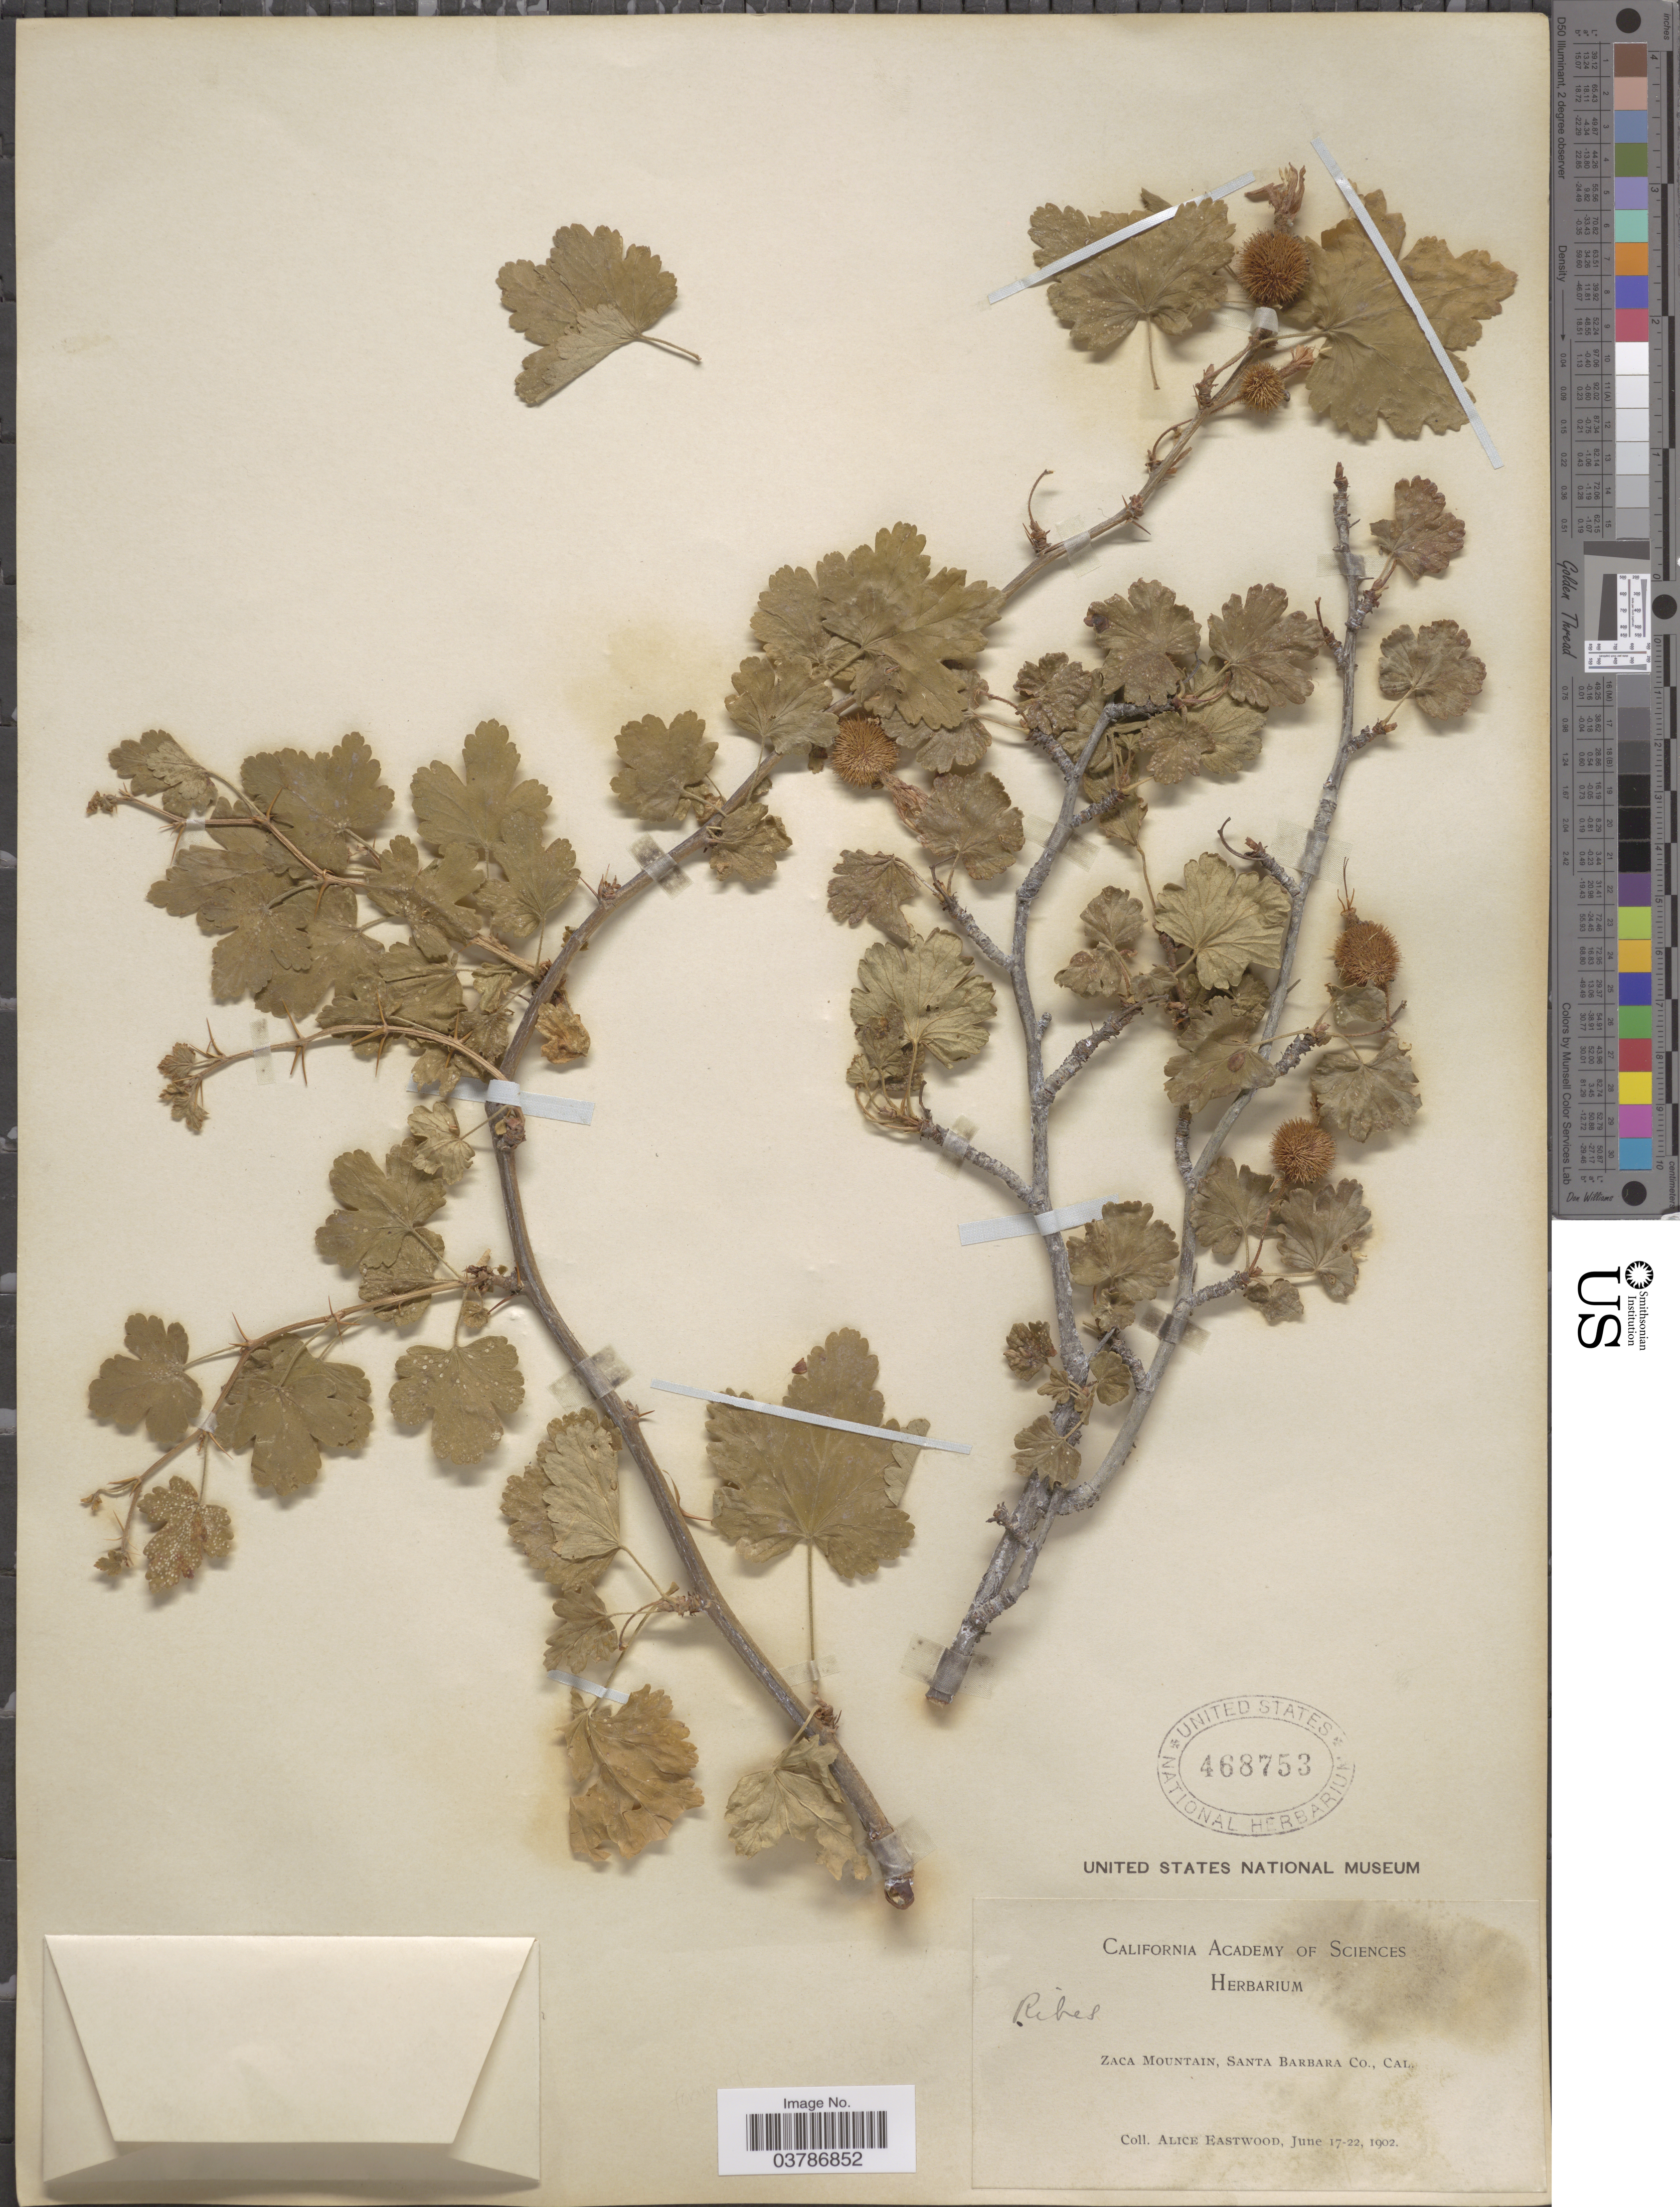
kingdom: Plantae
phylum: Tracheophyta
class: Magnoliopsida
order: Saxifragales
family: Grossulariaceae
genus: Ribes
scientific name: Ribes sp.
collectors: A. Eastwood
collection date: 1902-06-17/1902-06-22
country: United States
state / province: California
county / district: Santa Barbara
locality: Zaca Mountain, Santa Barbara Co.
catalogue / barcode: US 468753